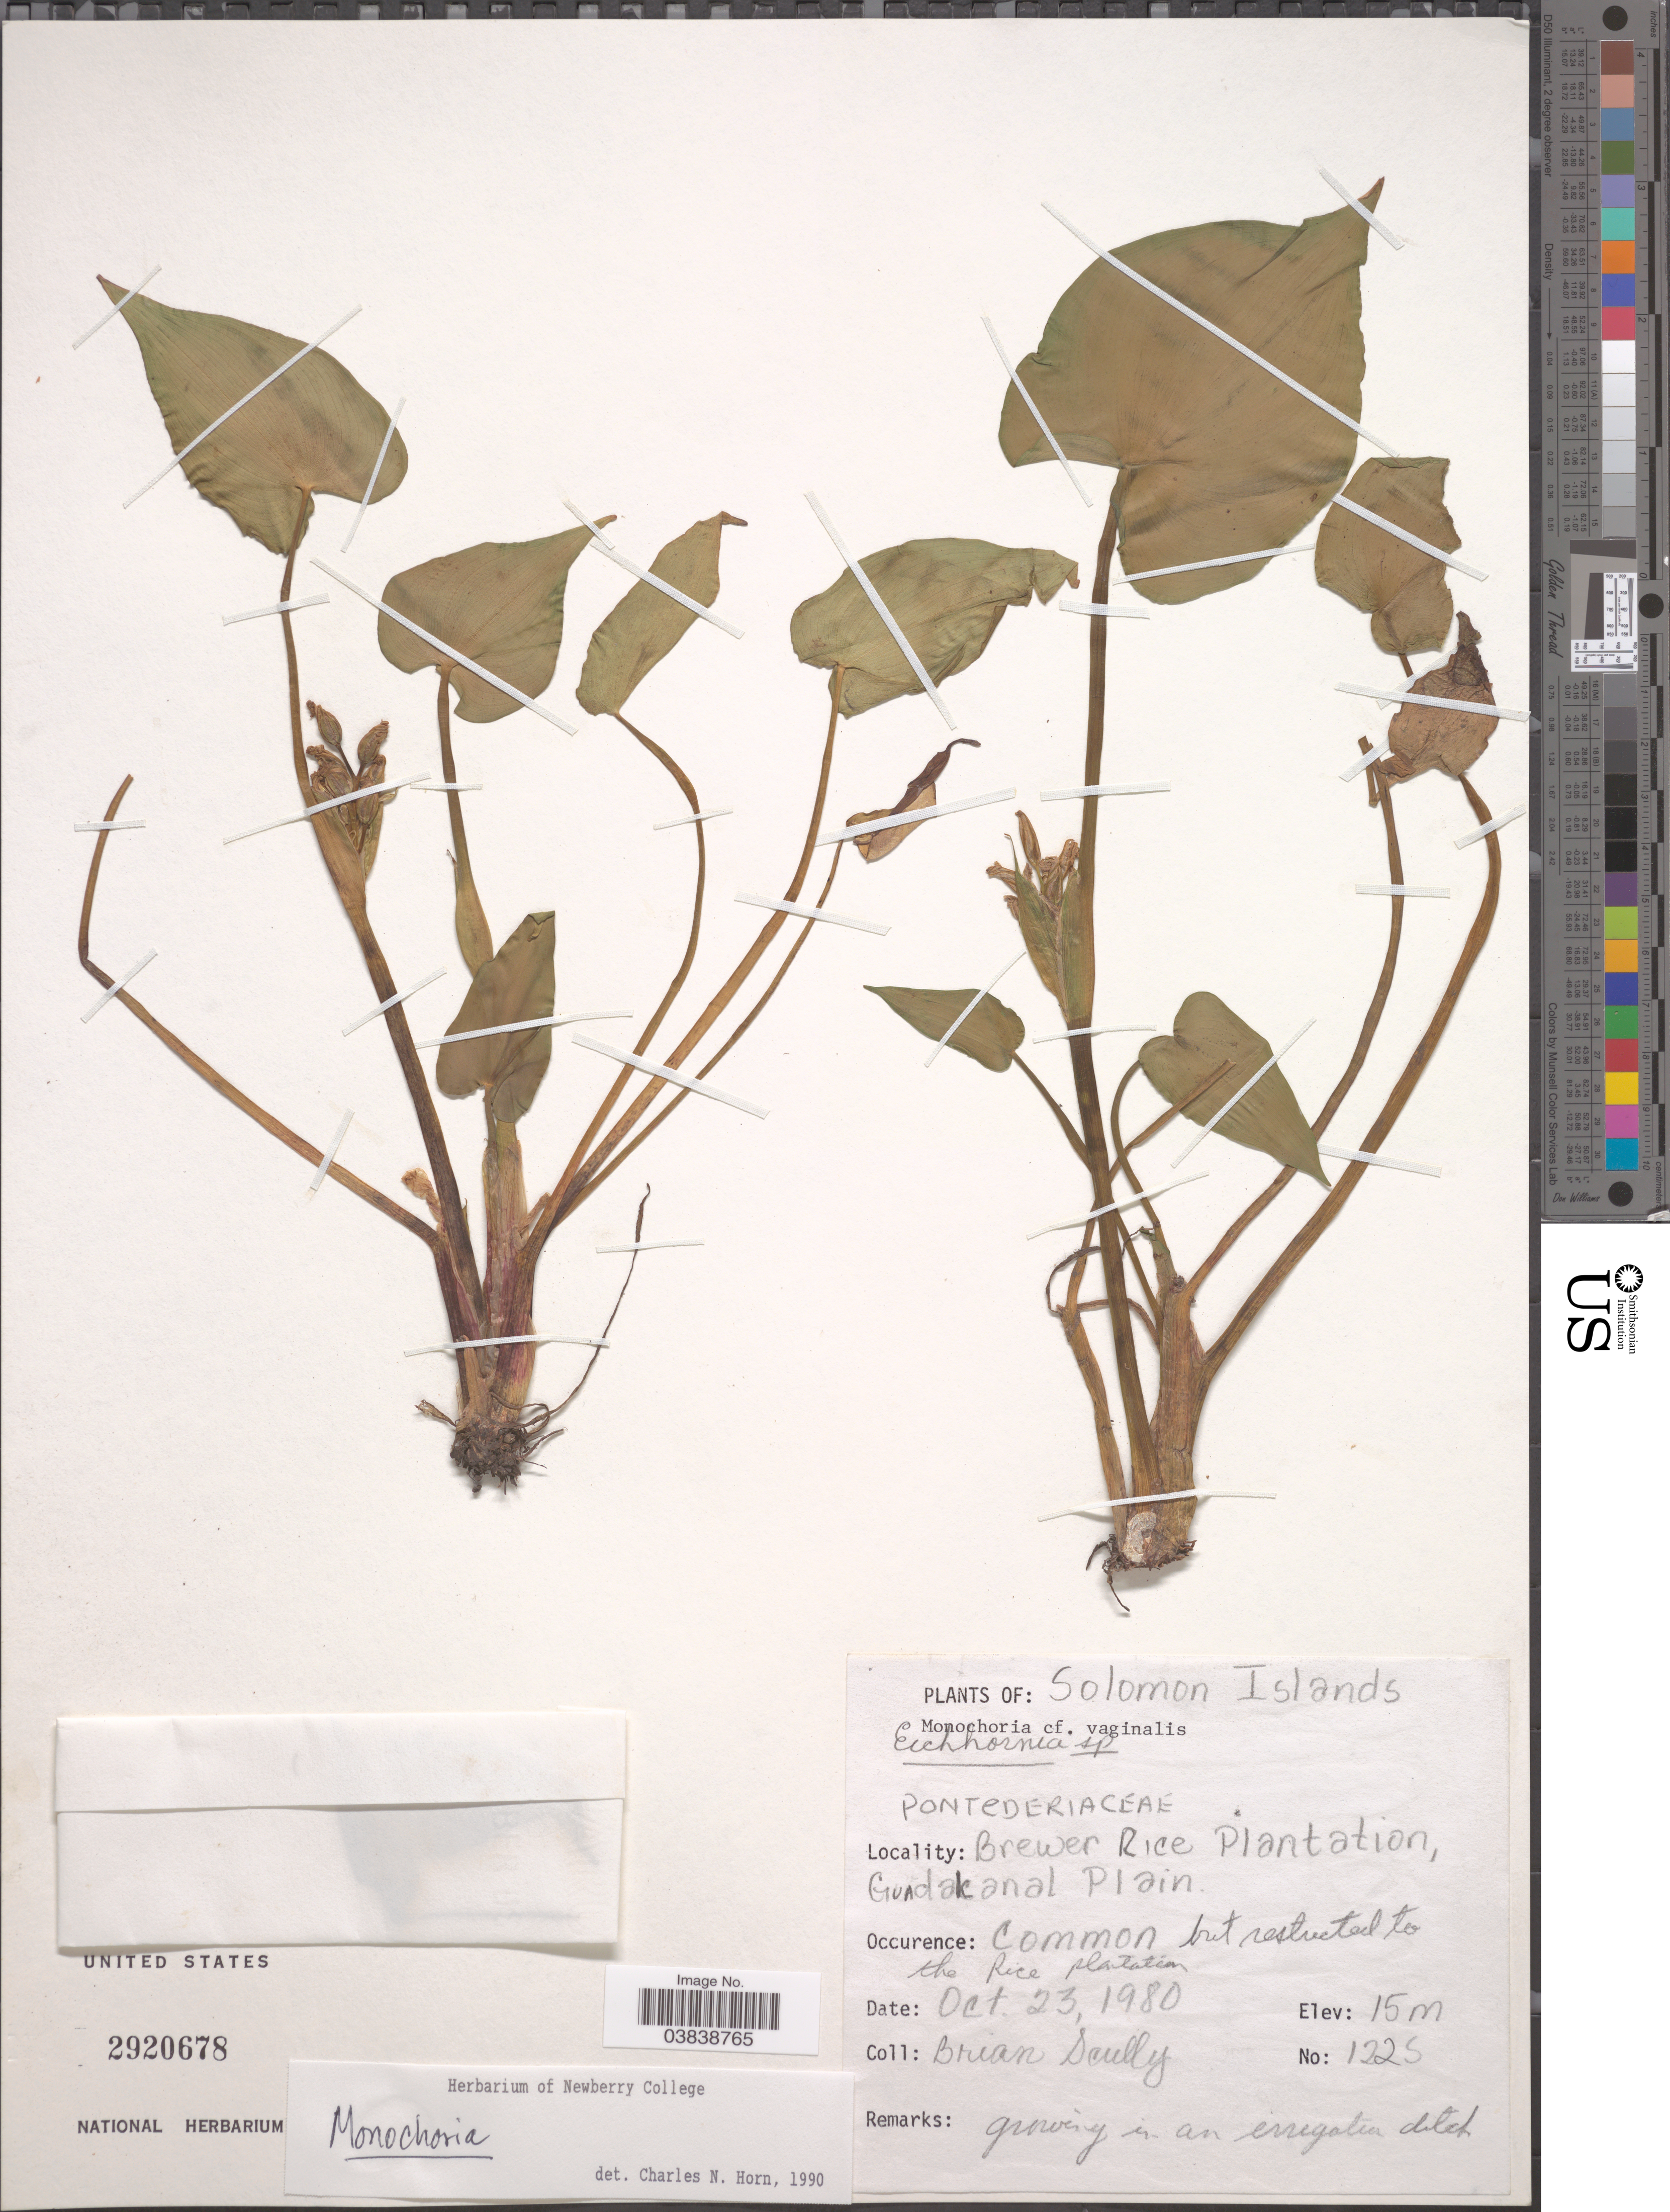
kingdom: Plantae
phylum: Tracheophyta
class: Liliopsida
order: Commelinales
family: Pontederiaceae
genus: Monochoria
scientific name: Monochoria sp.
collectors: B. Scully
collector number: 1225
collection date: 1980-10-23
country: Solomon Islands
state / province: Solomon Islands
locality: Brewer Rice Plantation, Guadakanal Plain.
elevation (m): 15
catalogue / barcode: US 2920678